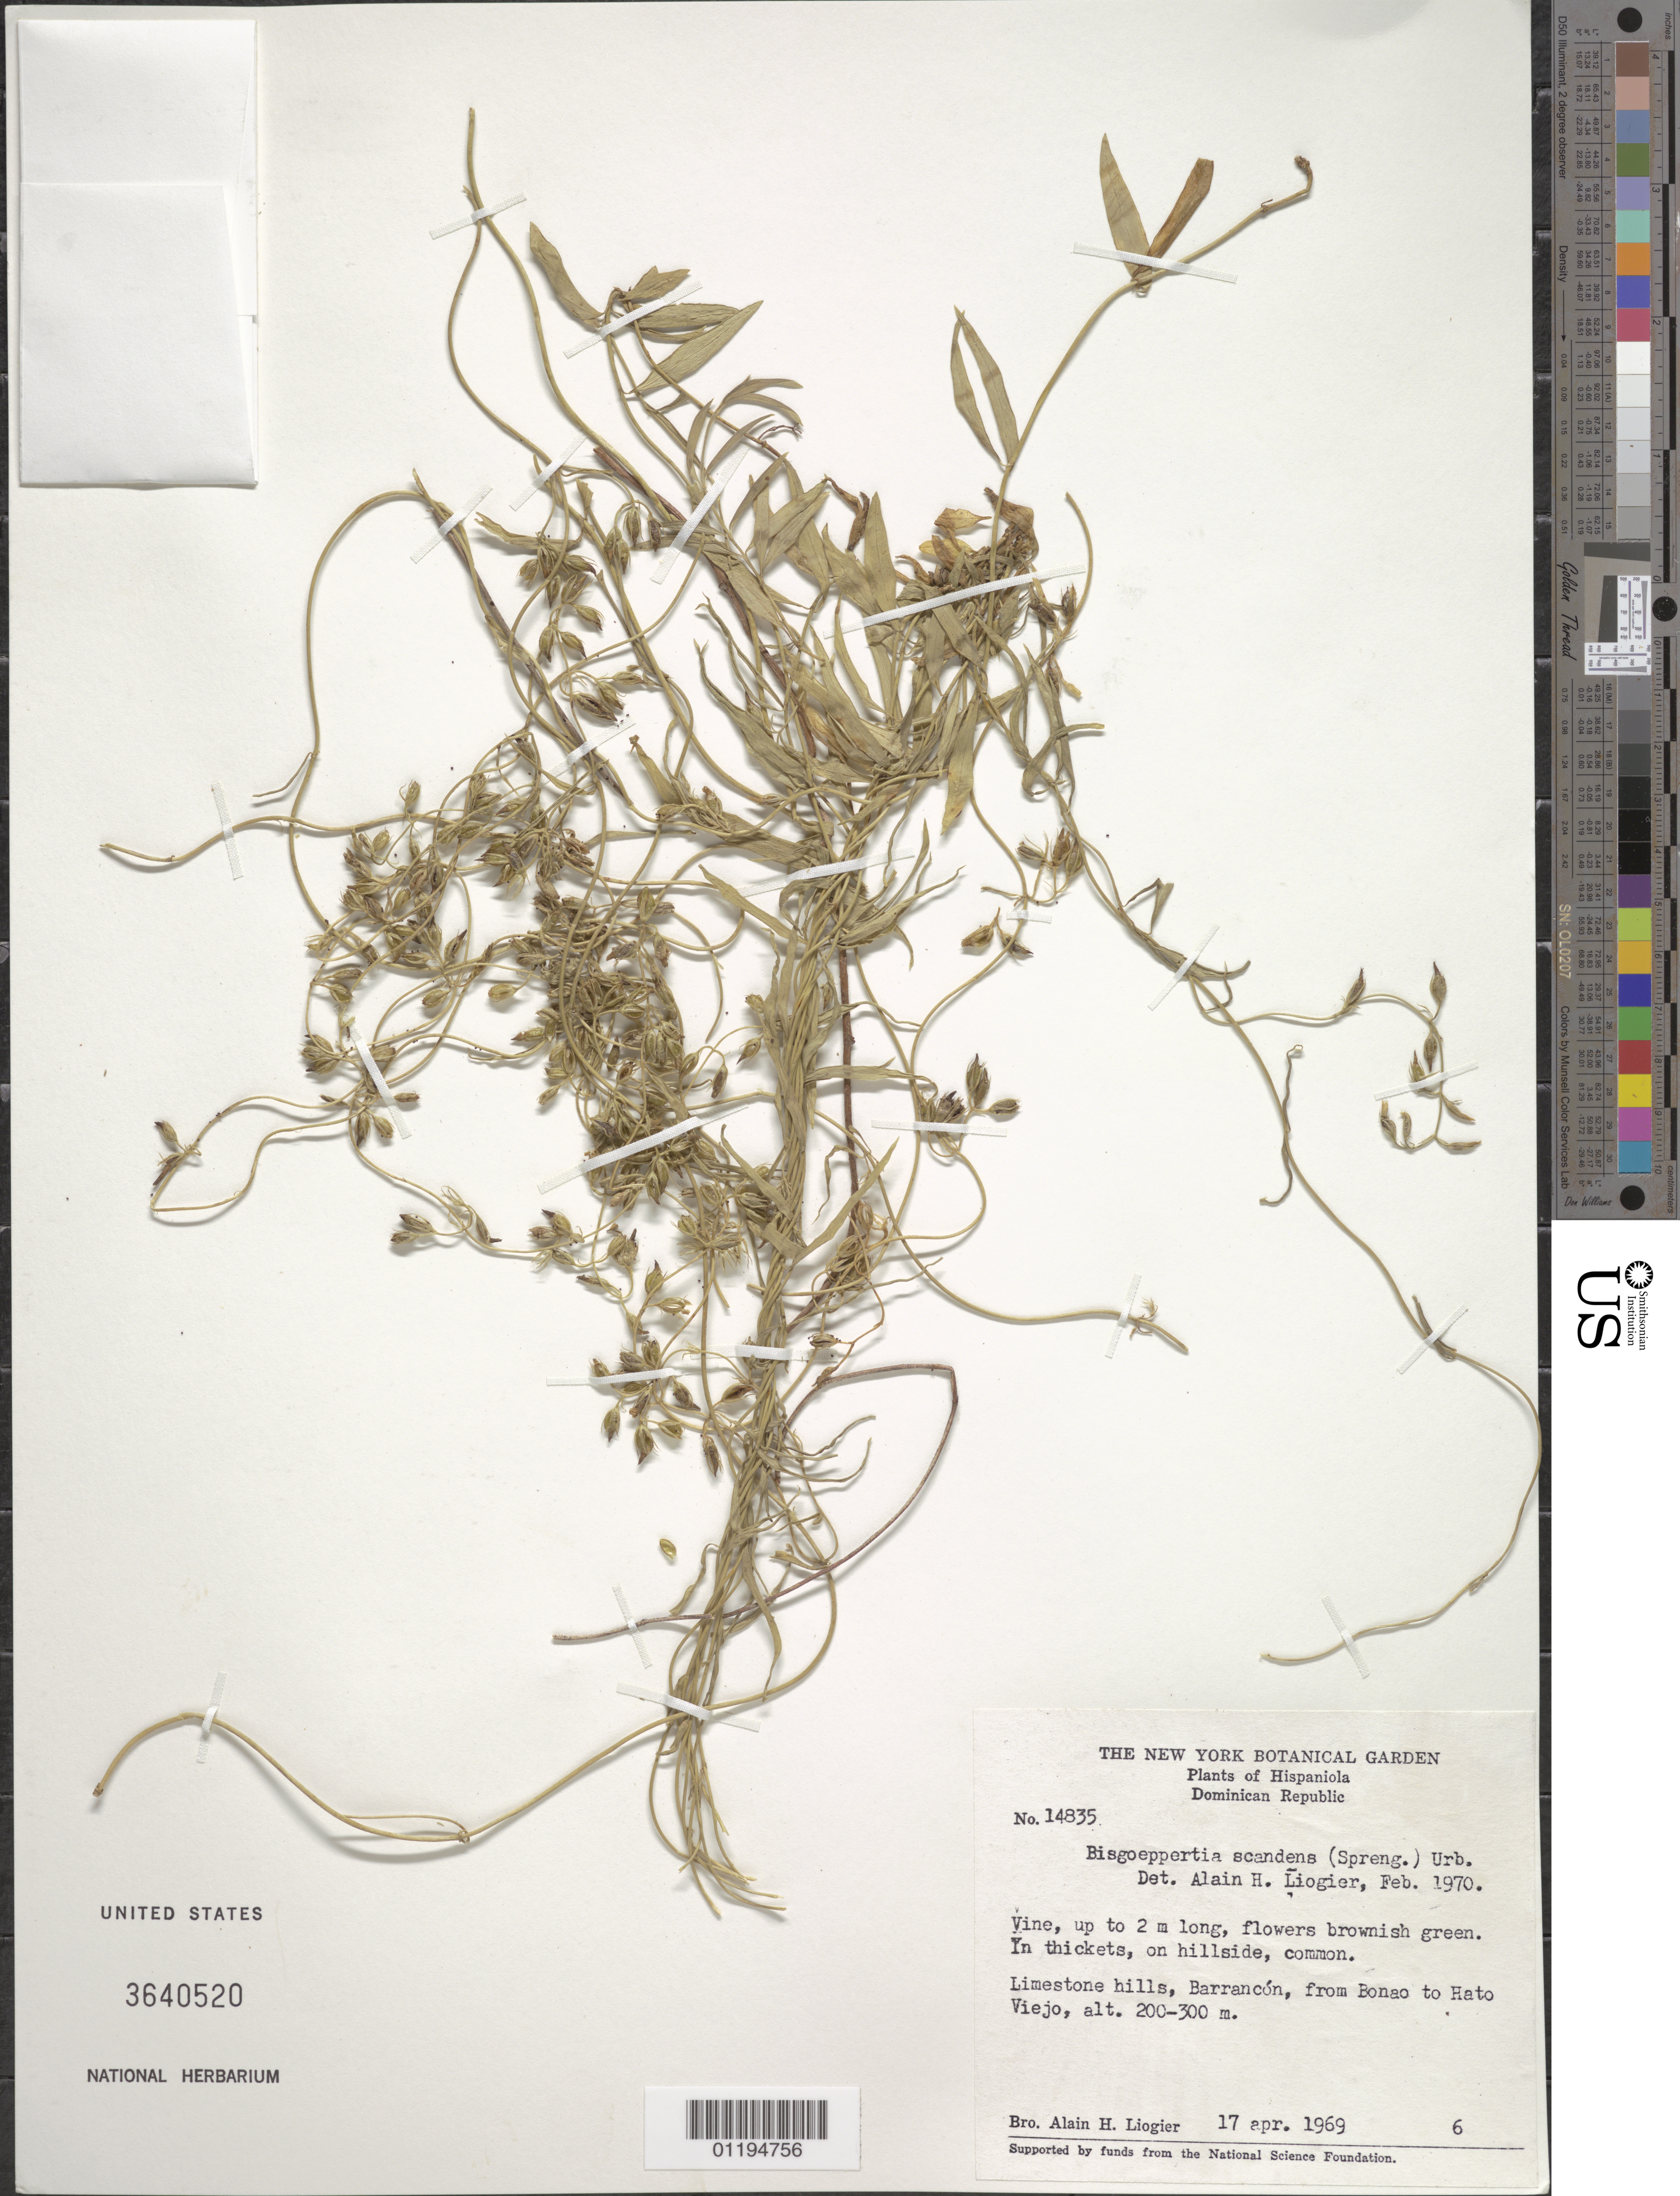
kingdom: Plantae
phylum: Tracheophyta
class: Magnoliopsida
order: Gentianales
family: Gentianaceae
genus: Bisgoeppertia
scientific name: Bisgoeppertia scandens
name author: (Spreng.) Urb.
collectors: A. H. Liogier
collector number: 14835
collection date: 1969-04-17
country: Dominican Republic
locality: Barrancon from Bonao to Hato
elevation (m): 200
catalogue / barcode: US 3640520